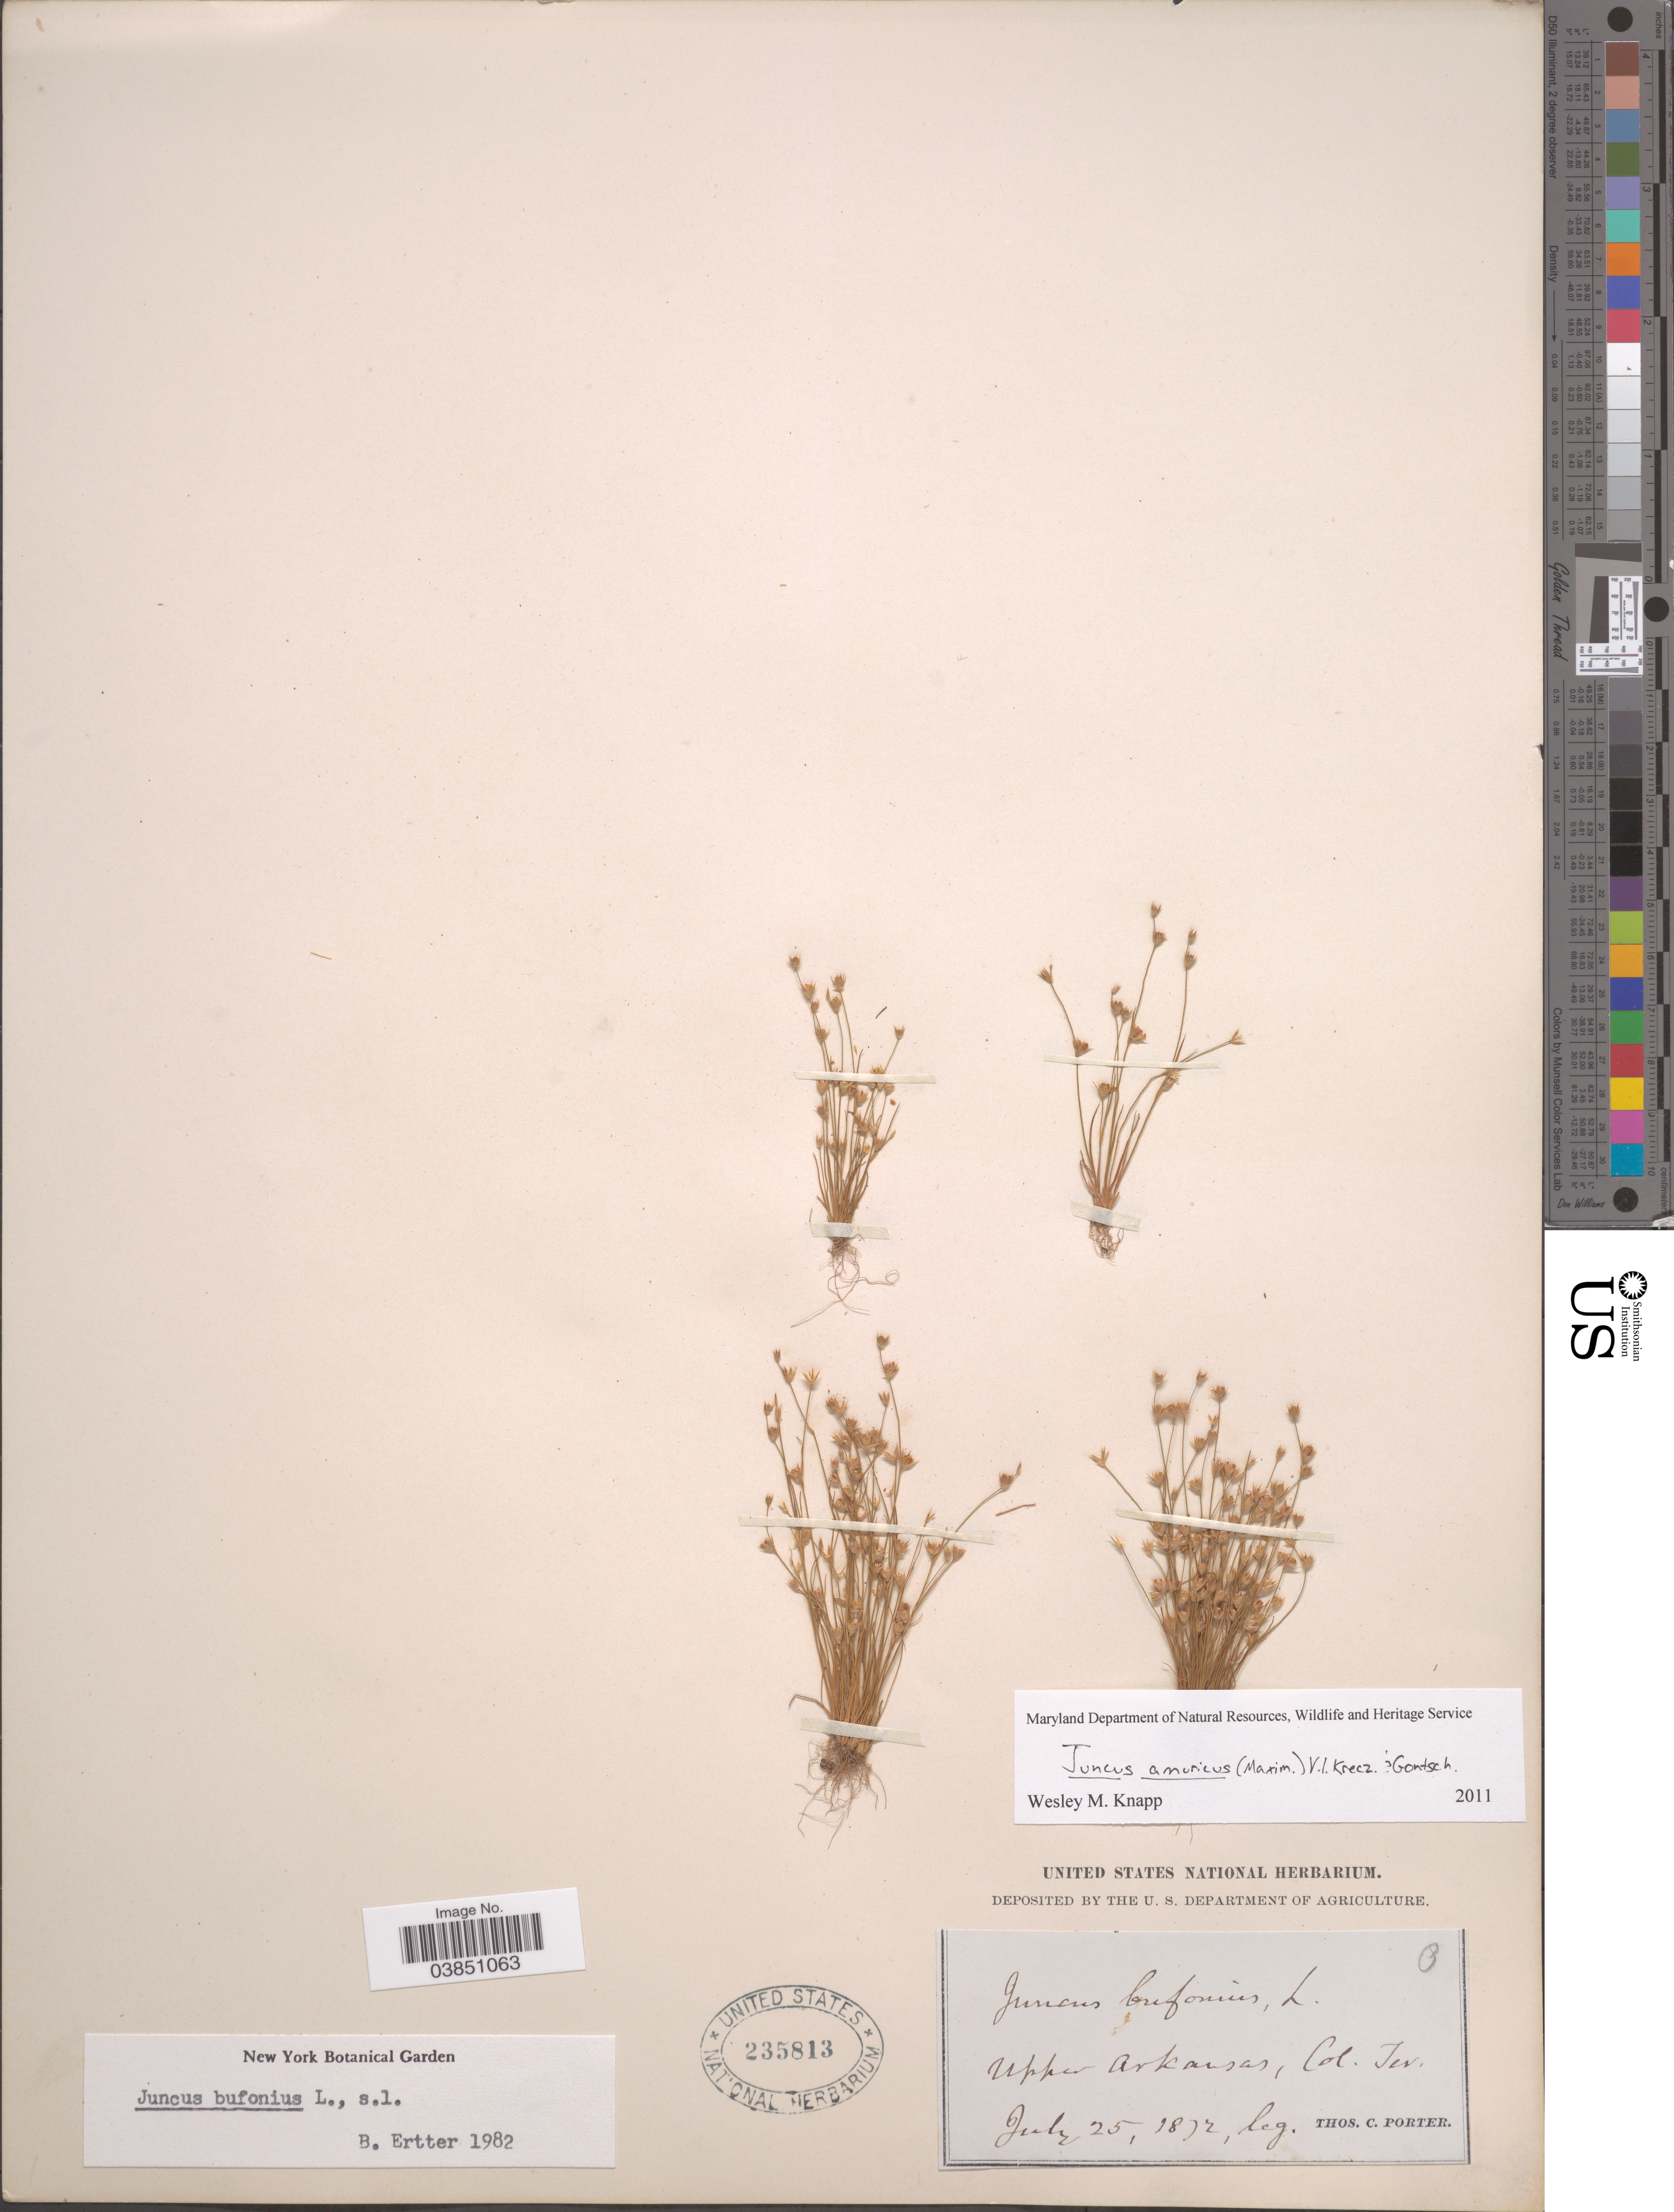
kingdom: Plantae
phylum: Tracheophyta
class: Liliopsida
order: Poales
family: Juncaceae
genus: Juncus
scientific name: Juncus bufonius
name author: L.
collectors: T. Porter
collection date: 1872-07-25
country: United States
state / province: Colorado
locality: Upper Arkansas, Col. Ter.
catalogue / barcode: US 235813